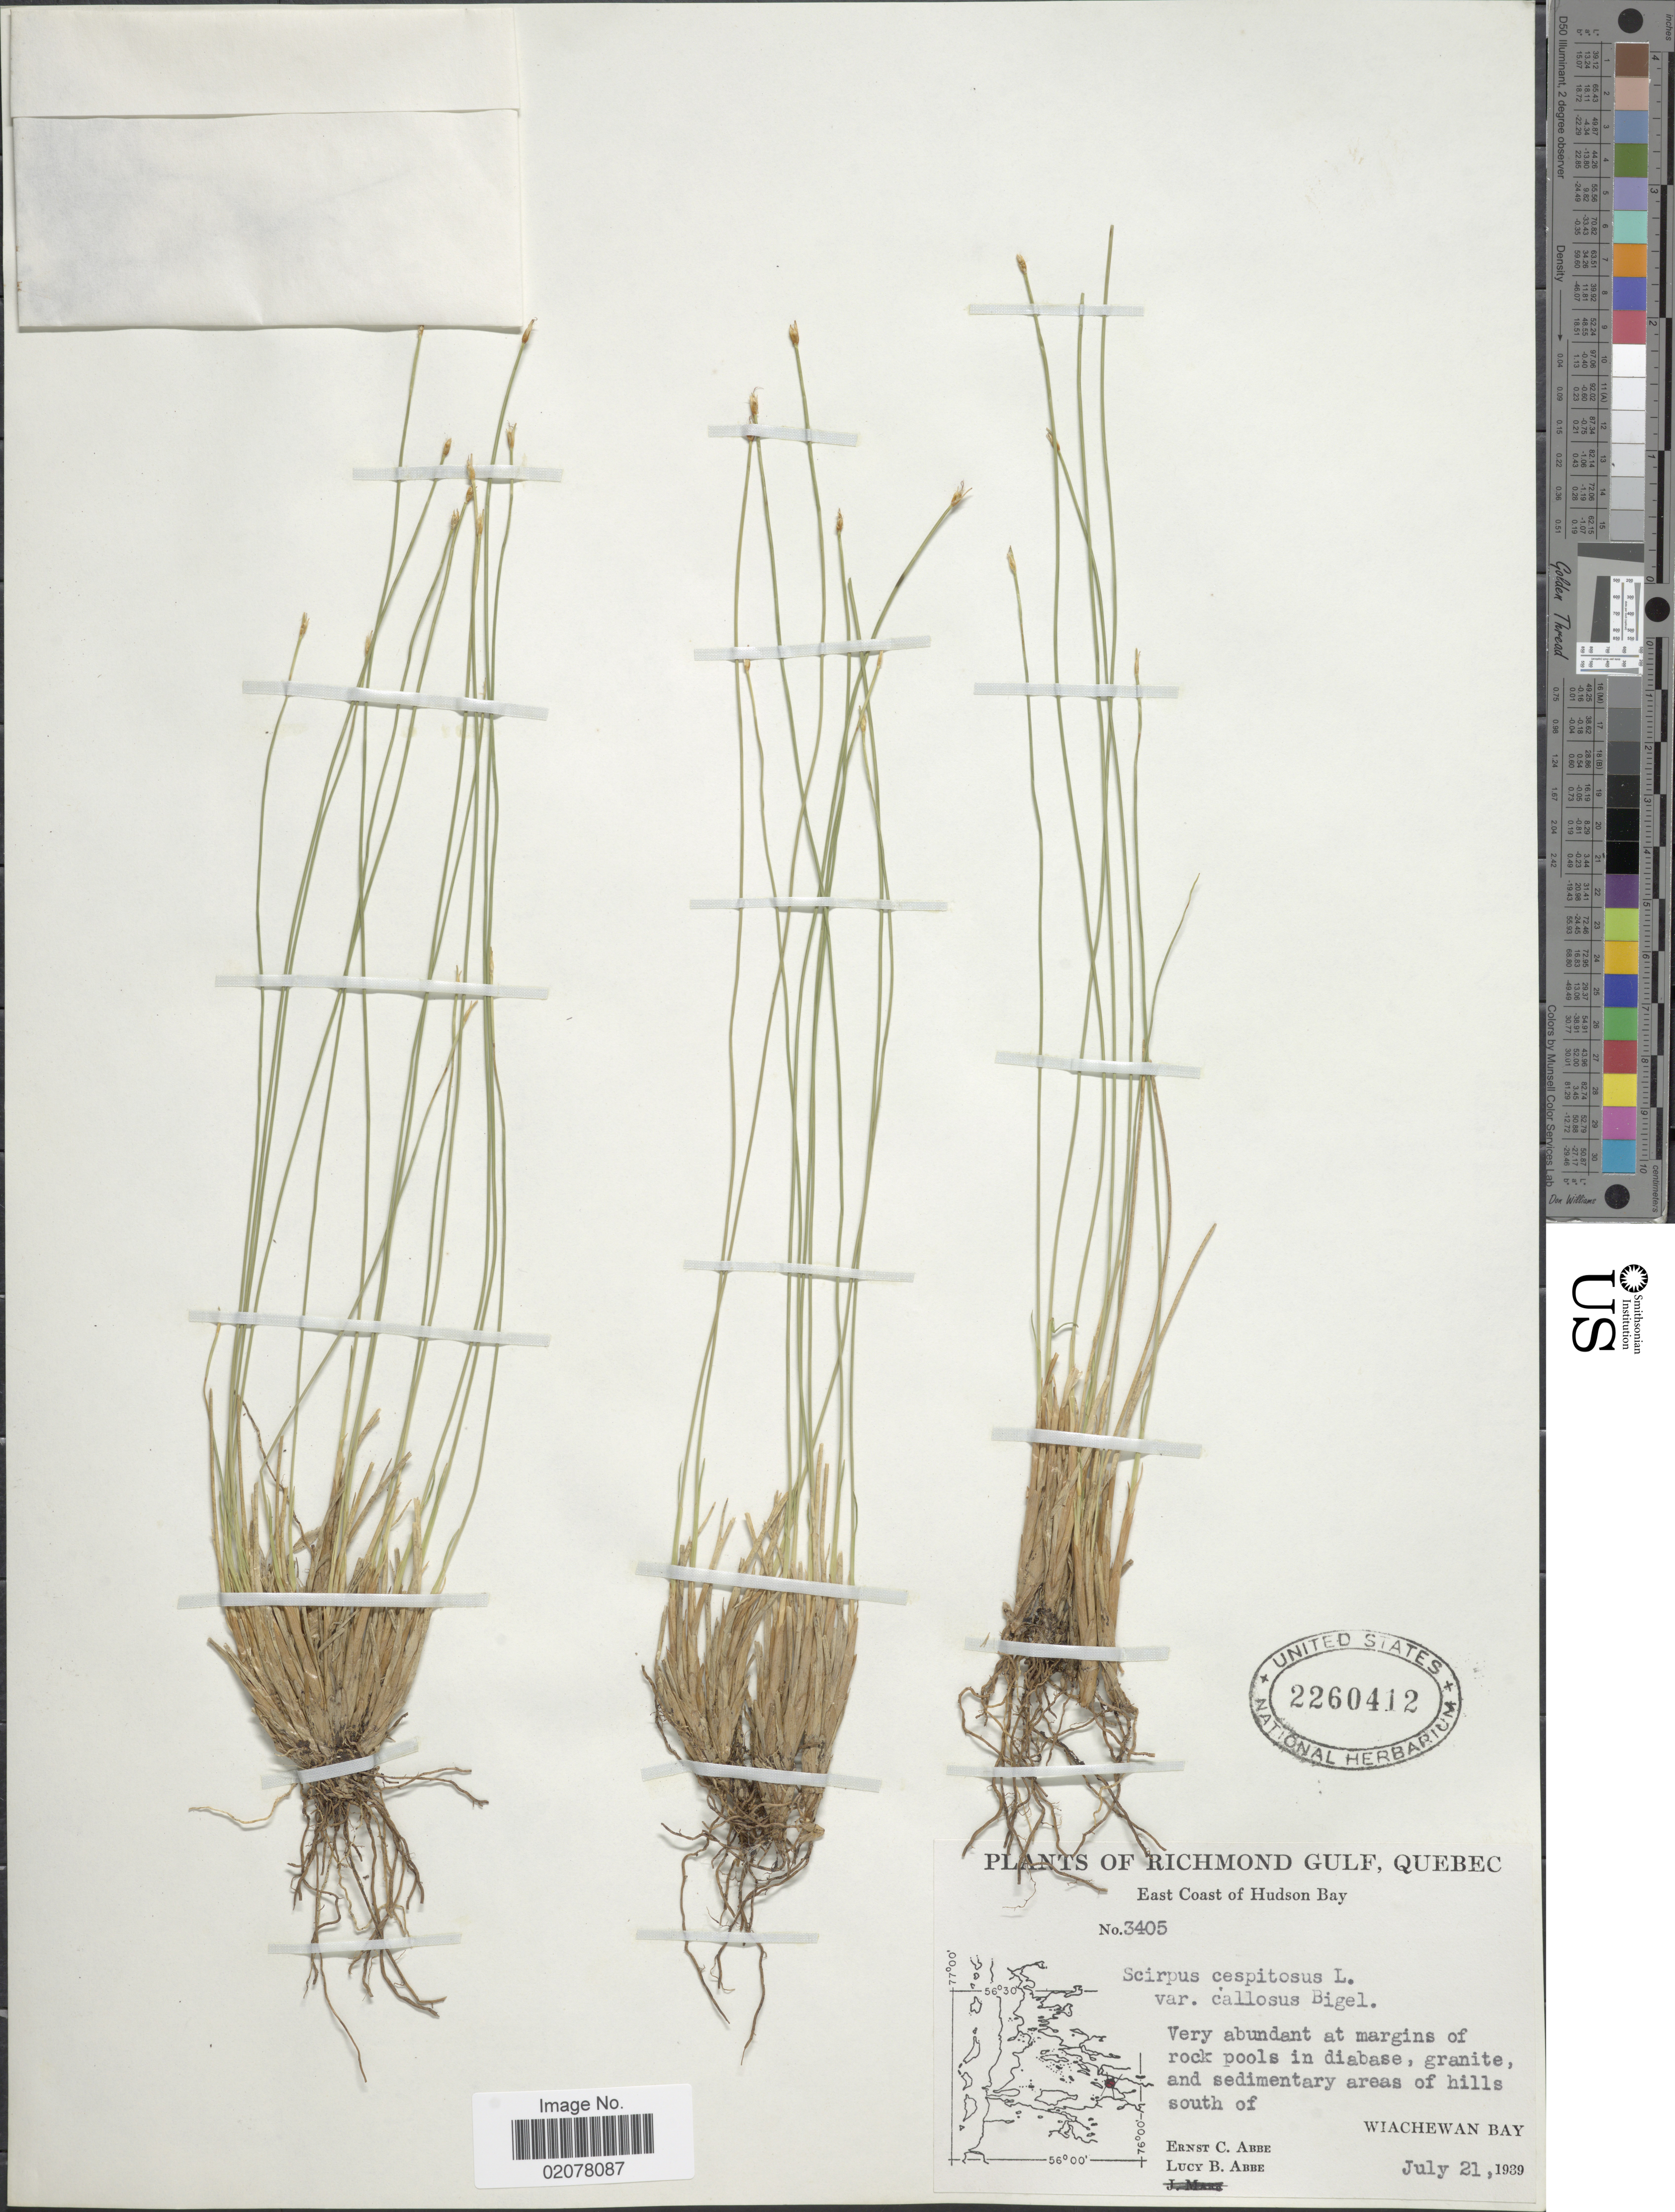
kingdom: Plantae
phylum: Tracheophyta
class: Liliopsida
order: Poales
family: Cyperaceae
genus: Trichophorum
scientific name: Trichophorum cespitosum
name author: (L.) Hartm.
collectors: E. C. Abbe & L. B. Abbe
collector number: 3405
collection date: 1939-07-21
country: Canada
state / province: Quebec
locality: Richmond Gulf, Quebec. East Coast of Hudson Bay. Very abundant at margins of rock pools in diabase, granite, and sedimentary areas of hills south of Wiachewan Bay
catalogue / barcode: US 2260412